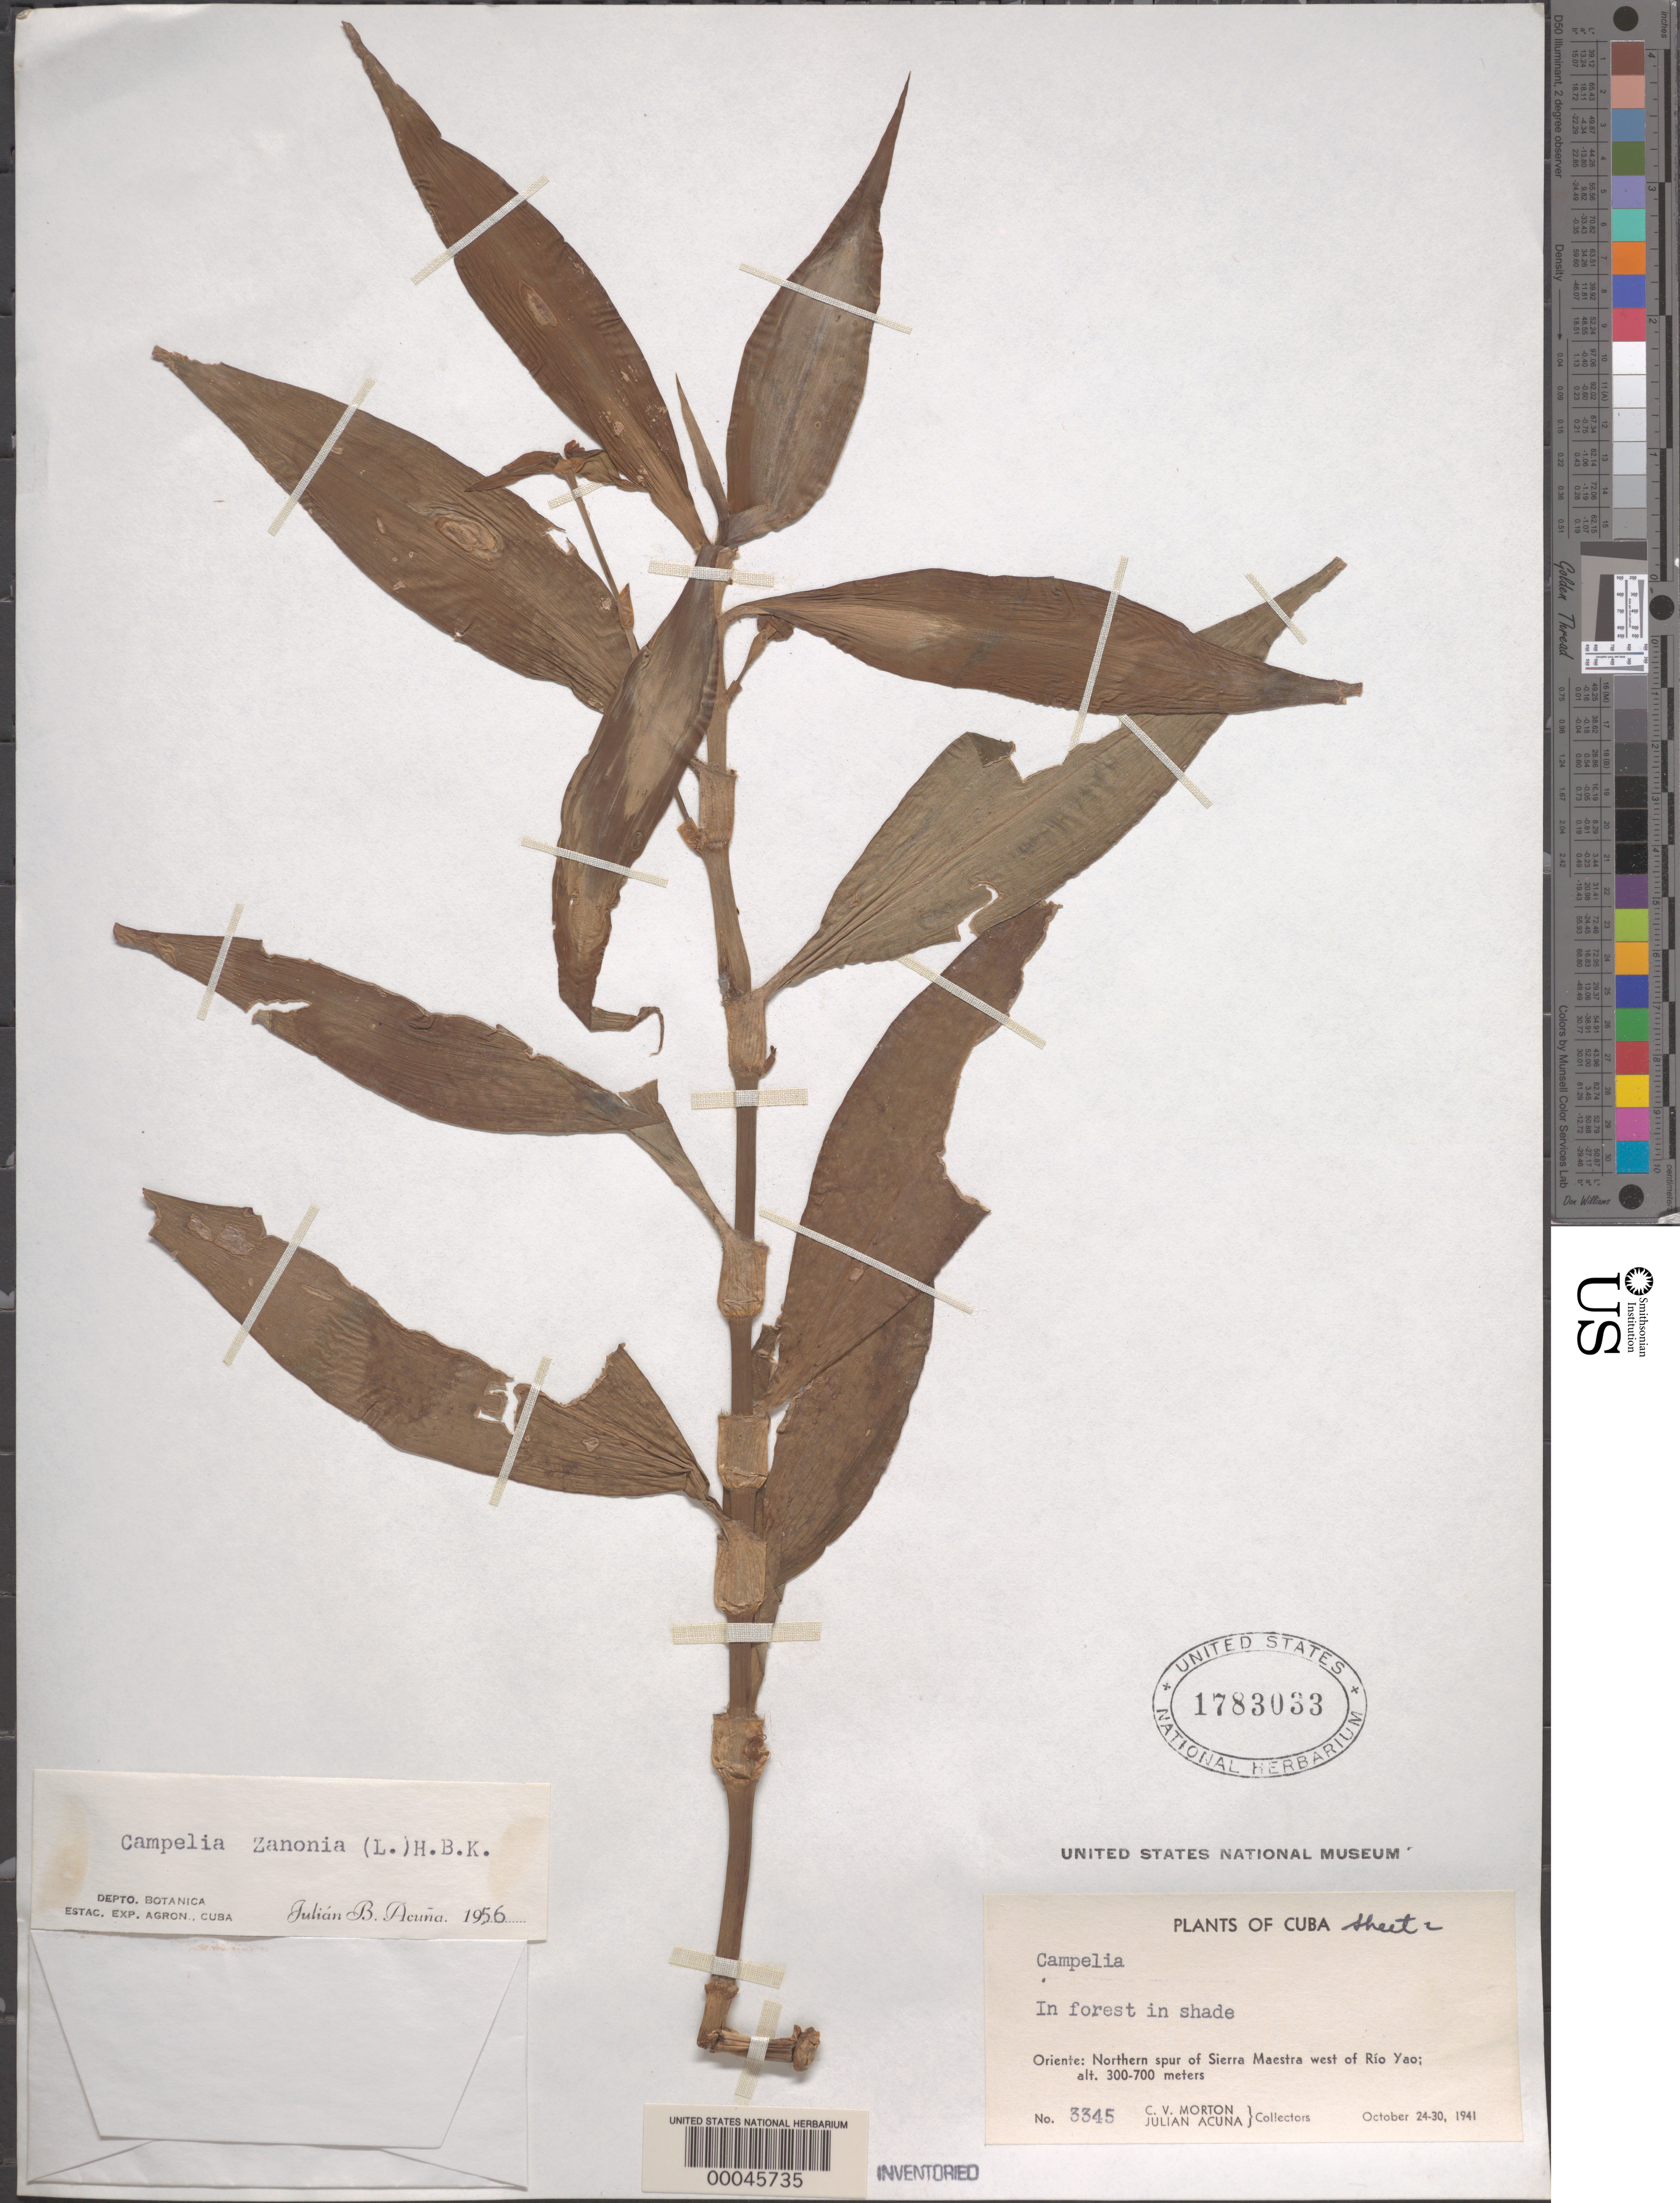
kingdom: Plantae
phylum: Tracheophyta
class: Liliopsida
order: Commelinales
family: Commelinaceae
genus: Tradescantia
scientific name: Tradescantia zanonia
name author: (L.) Sw.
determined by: Acuña, J. B.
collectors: C. V. Morton & J. B. Acuña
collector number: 3345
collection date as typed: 24 Oct 1941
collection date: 1941-10-24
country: Cuba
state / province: Oriente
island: Greater Antilles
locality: Northern spur of sierra maestra, w of rio yao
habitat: Shaded area, forest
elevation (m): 300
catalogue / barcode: US 1783033